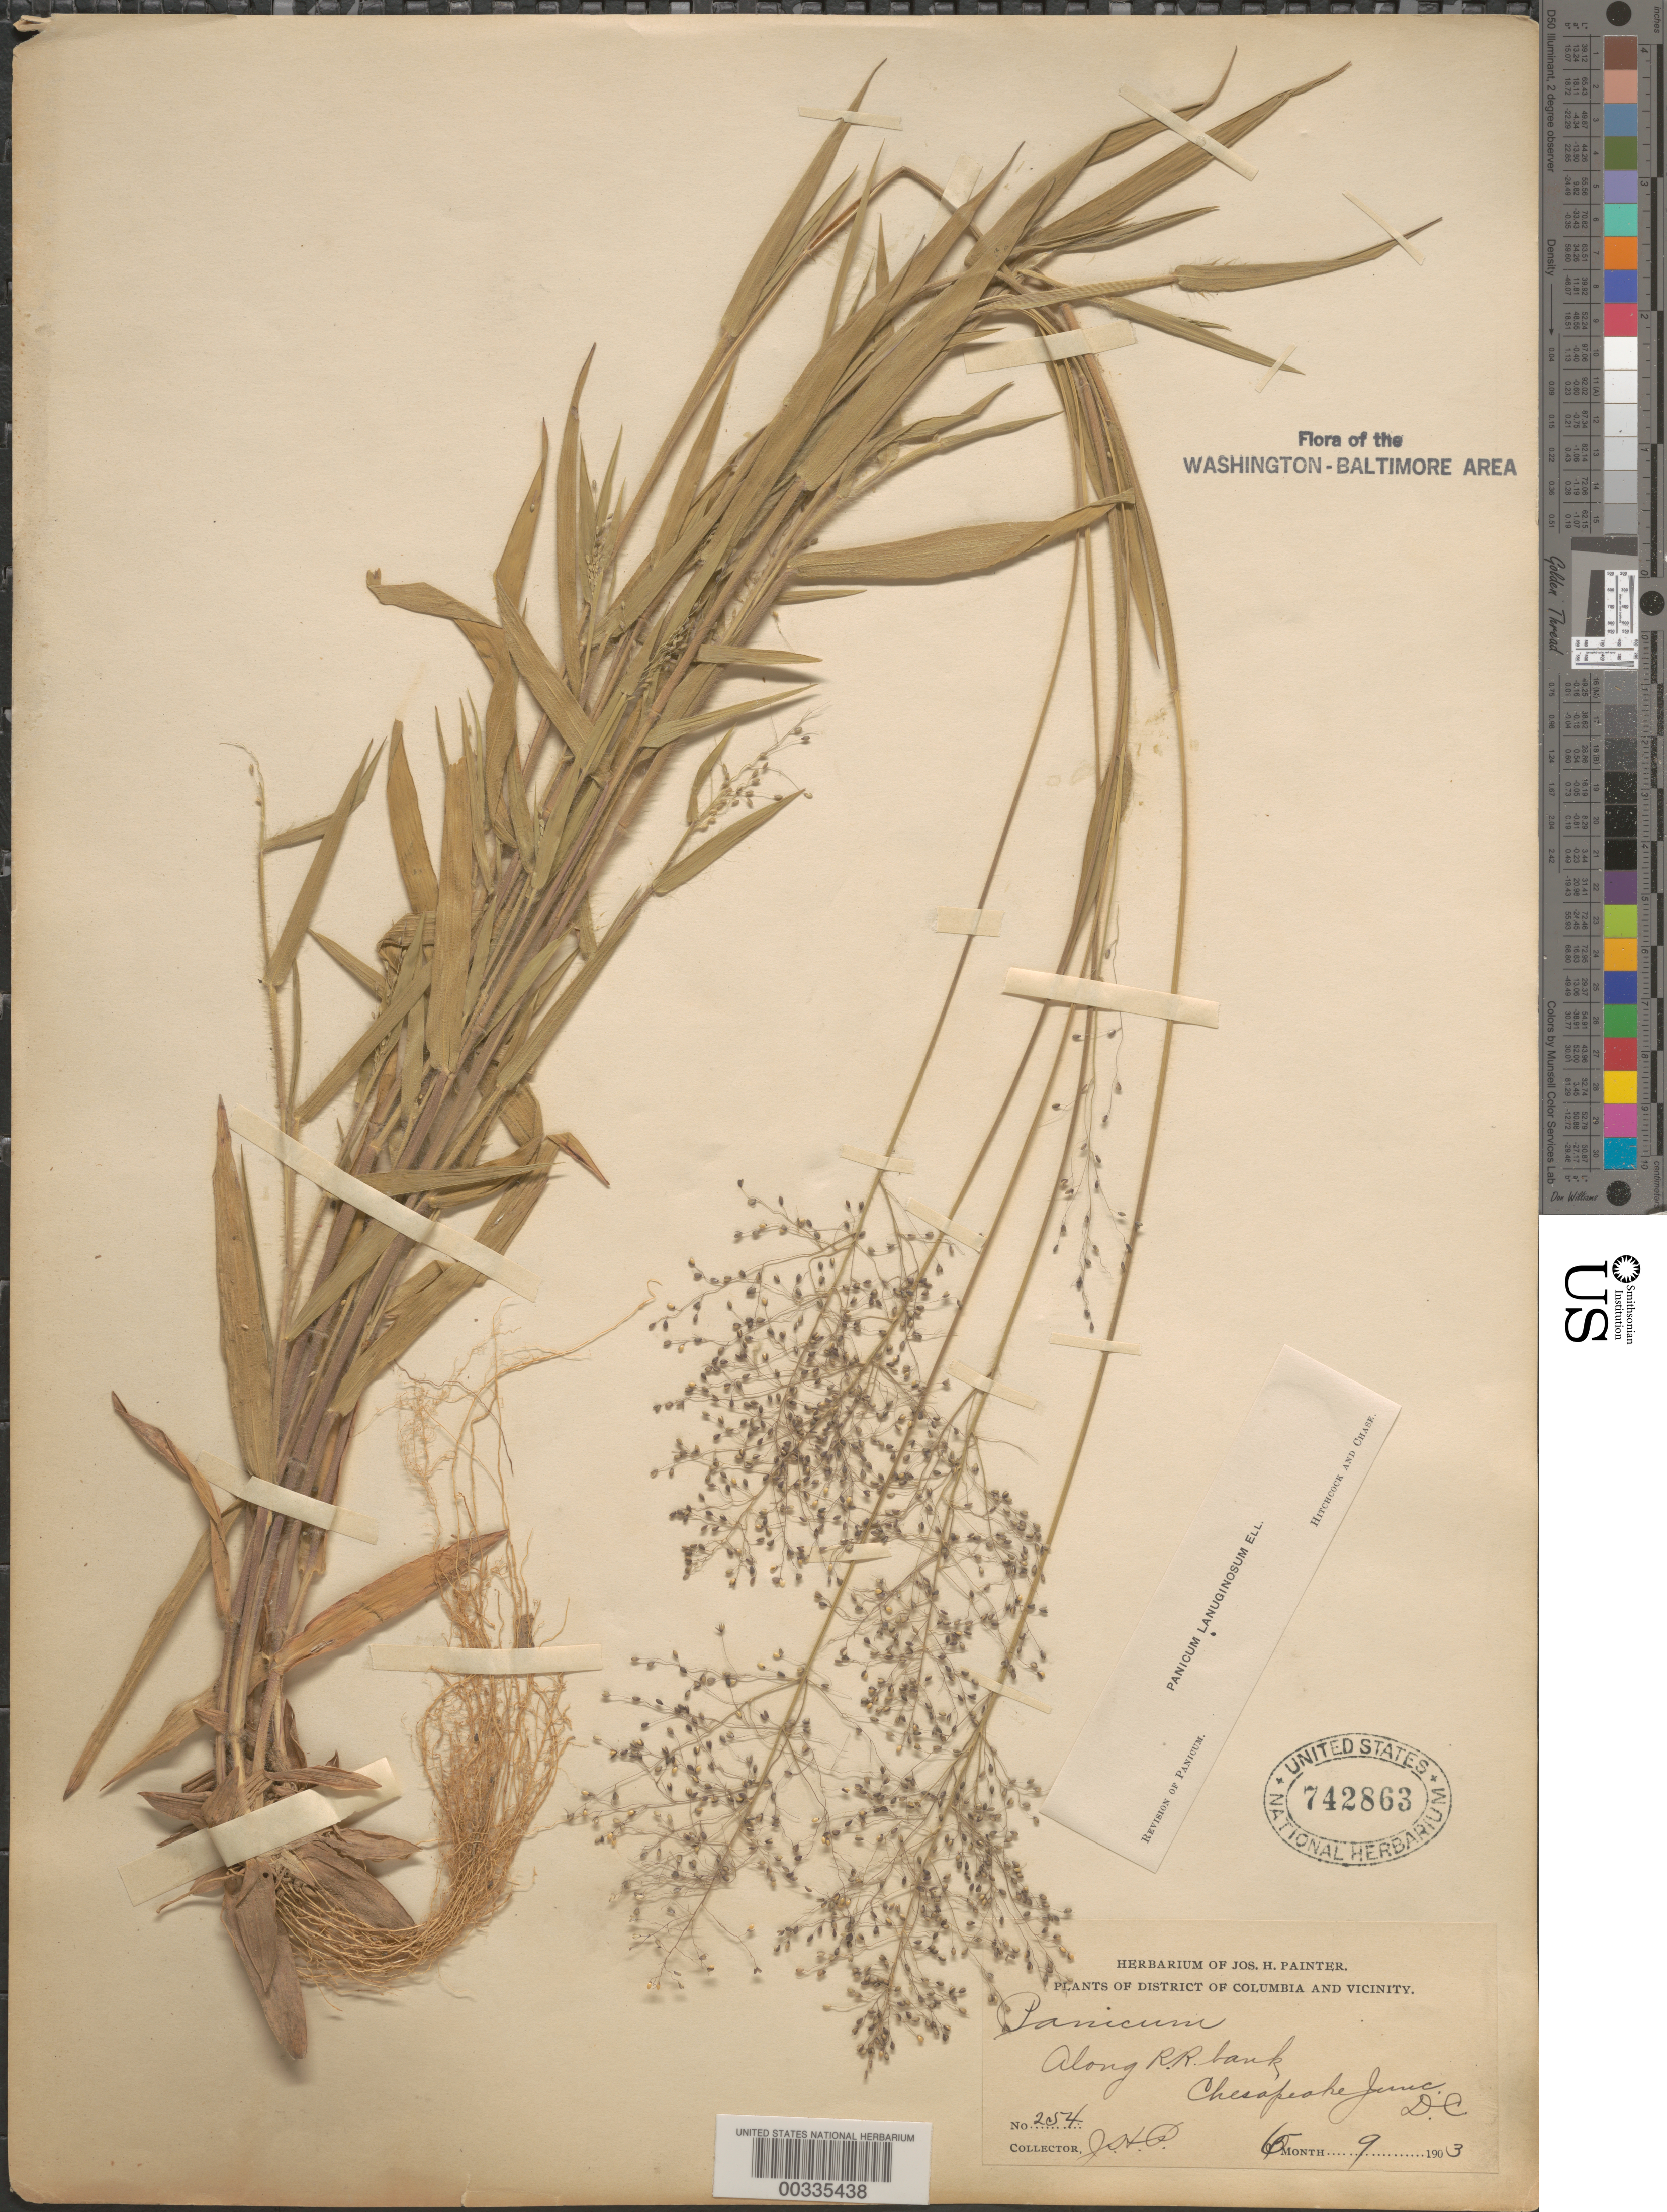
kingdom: Plantae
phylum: Tracheophyta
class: Liliopsida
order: Poales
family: Poaceae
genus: Dichanthelium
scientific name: Dichanthelium acuminatum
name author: (Sw.) Gould & C.A. Clark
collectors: J. H. Painter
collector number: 254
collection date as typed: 06 Sep 1903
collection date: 1903-09-06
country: United States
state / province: District of Columbia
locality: Chesapeake Junc.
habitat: Along R.R. bank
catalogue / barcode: US 742863